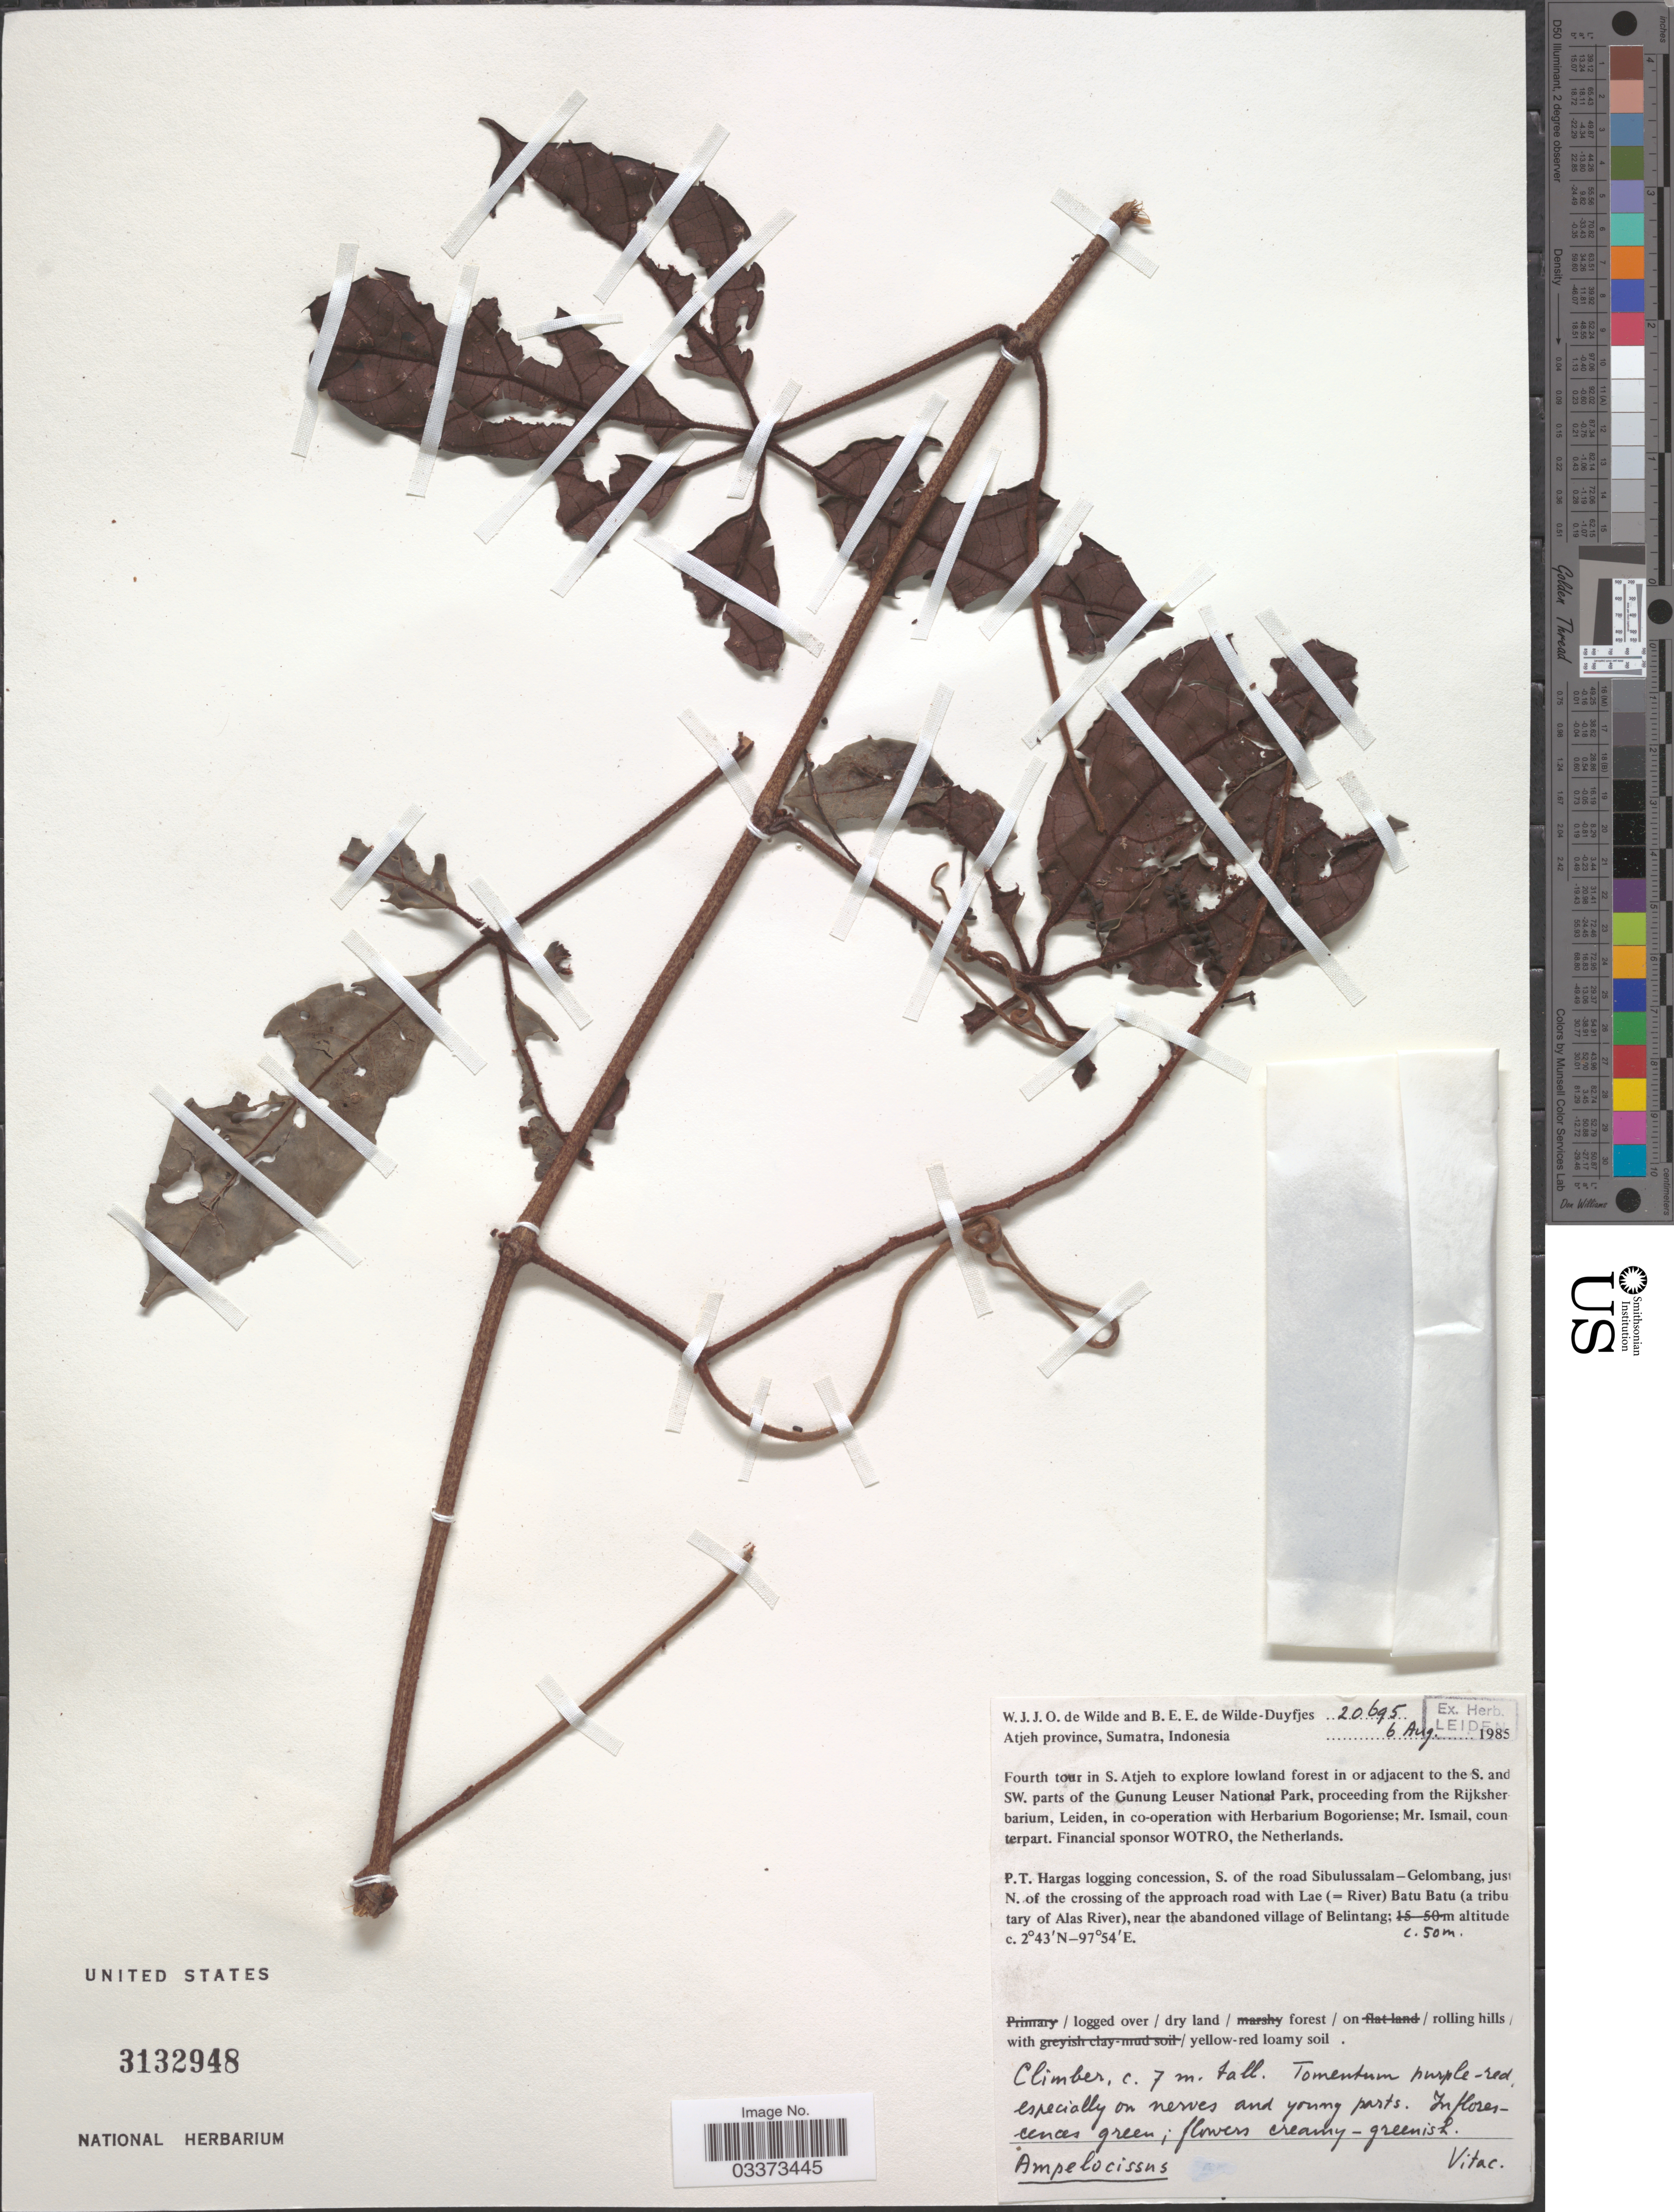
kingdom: Plantae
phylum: Tracheophyta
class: Magnoliopsida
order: Vitales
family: Vitaceae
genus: Ampelocissus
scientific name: Ampelocissus sp.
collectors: W. J. de Wilde & B. E. de Wilde-Duyfjes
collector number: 20695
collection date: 1985-08-06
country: Indonesia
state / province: Sumatra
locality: Atjeh province. In S. Atjeh to explore lowland forest in or adjacent to the S. and SW. parts of the Gunung Leuser National Park. P.T. Hargas loggin concession, S. of the road Sibulussalam-Gelombang, just N. of the crossing of the approach road with Lae (= River) Batu Batu (a tributary of Alas River), near the abandoned village of Belintang.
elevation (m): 50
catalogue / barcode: US 3132948